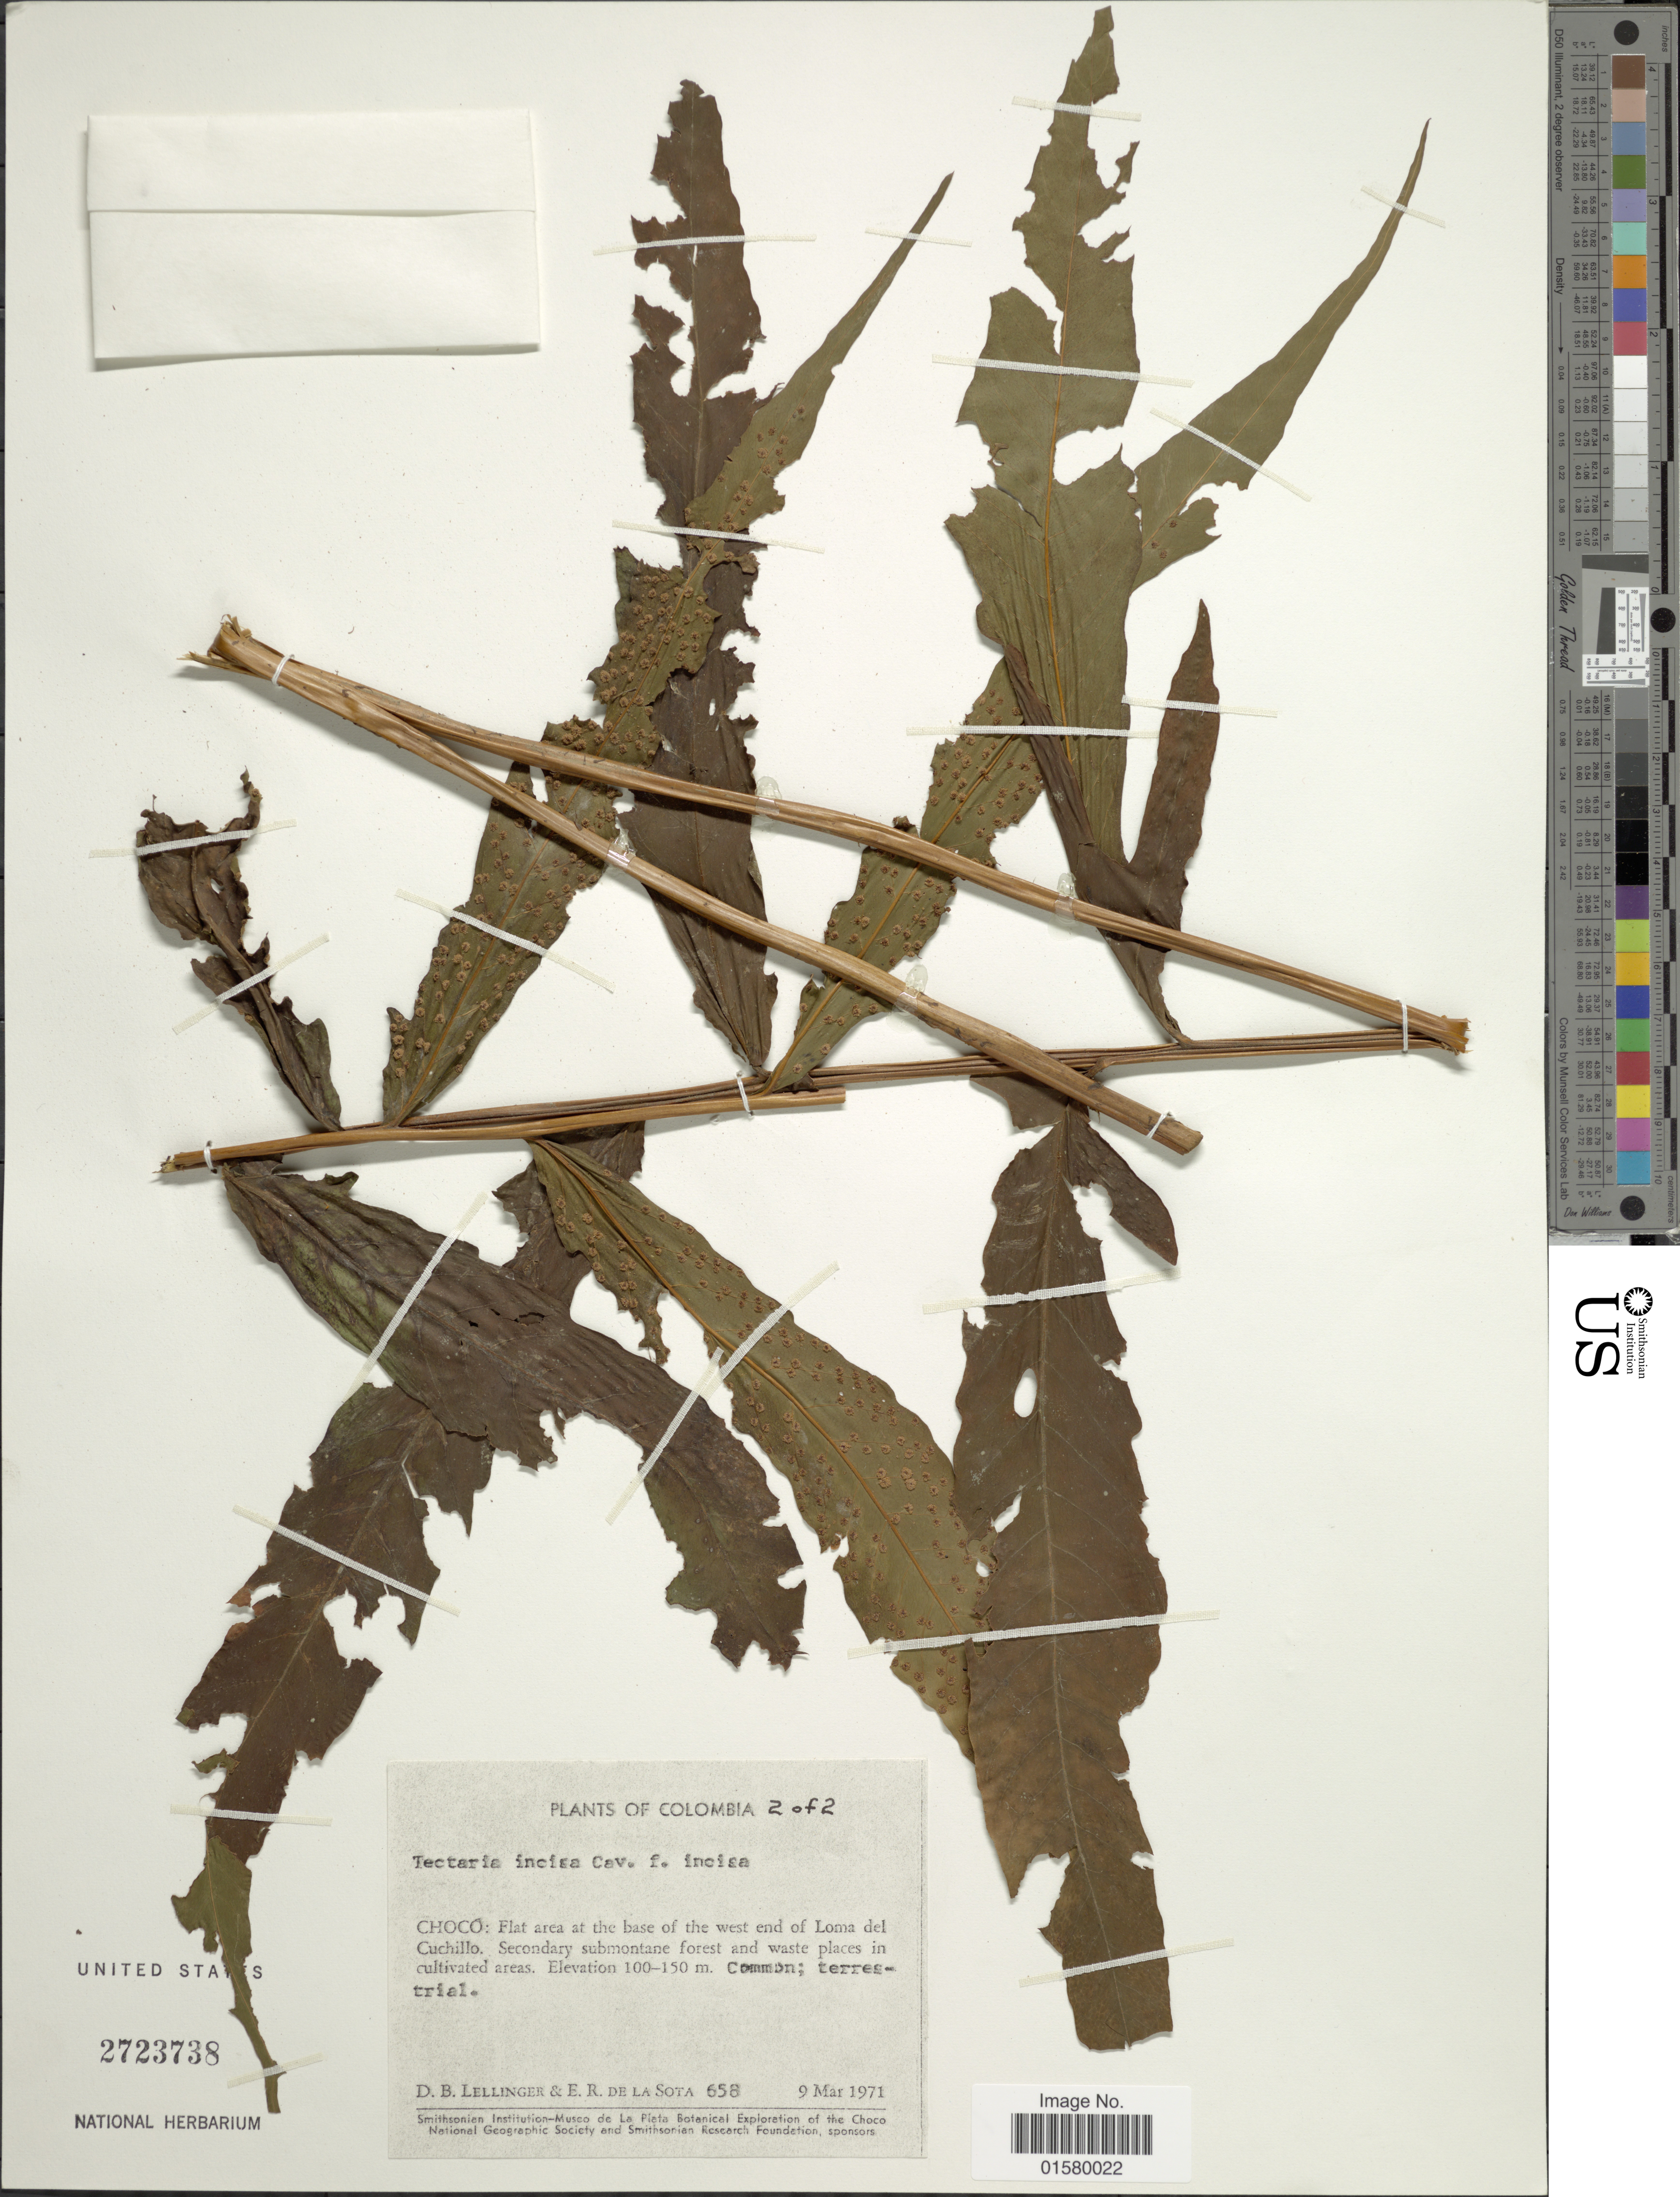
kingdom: Plantae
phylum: Tracheophyta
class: Polypodiopsida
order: Polypodiales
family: Tectariaceae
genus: Tectaria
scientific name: Tectaria vivipara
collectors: D. B. Lellinger & E. R. de la Sota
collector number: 658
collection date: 1971-03-09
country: Colombia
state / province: Chocó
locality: Choco: Flat area at the base of the west end of Loma del Cuchillo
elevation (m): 100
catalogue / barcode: US 2723738